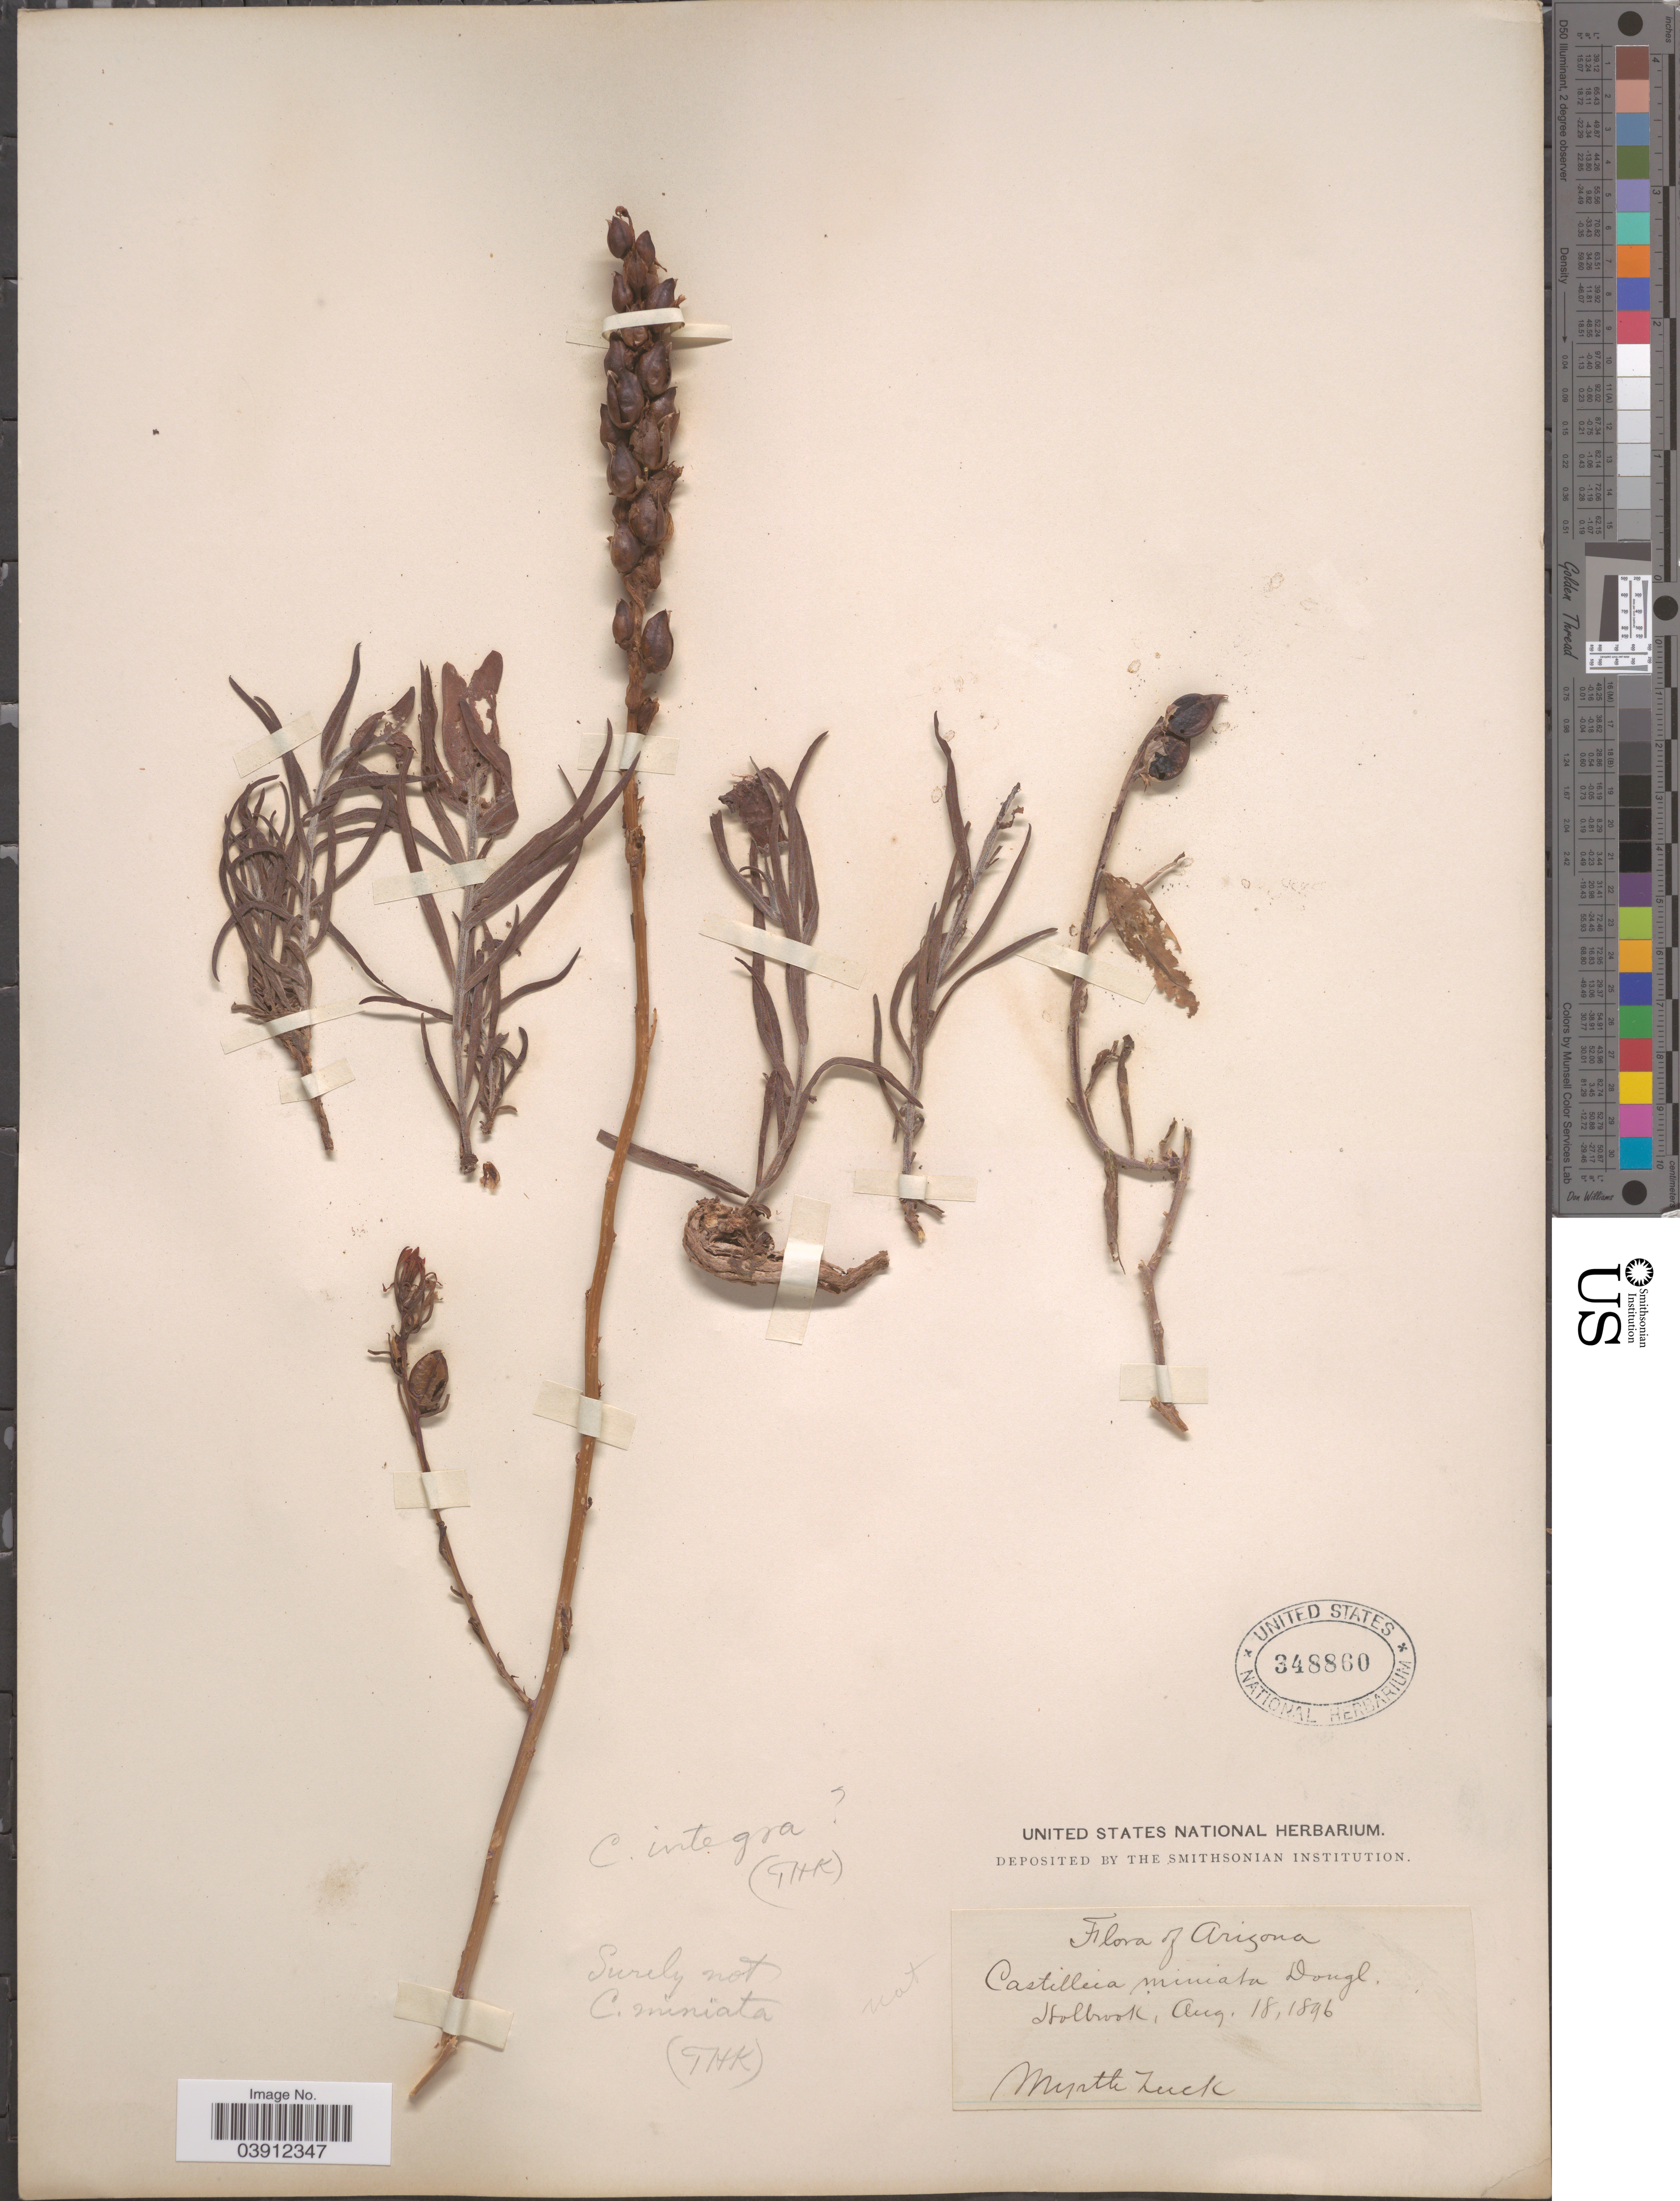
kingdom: Plantae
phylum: Tracheophyta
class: Magnoliopsida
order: Lamiales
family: Orobanchaceae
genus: Castilleja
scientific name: Castilleja integra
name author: A. Gray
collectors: M. Zuck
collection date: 1896-08-18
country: United States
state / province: Arizona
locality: Holbrook.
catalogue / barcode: US 348860